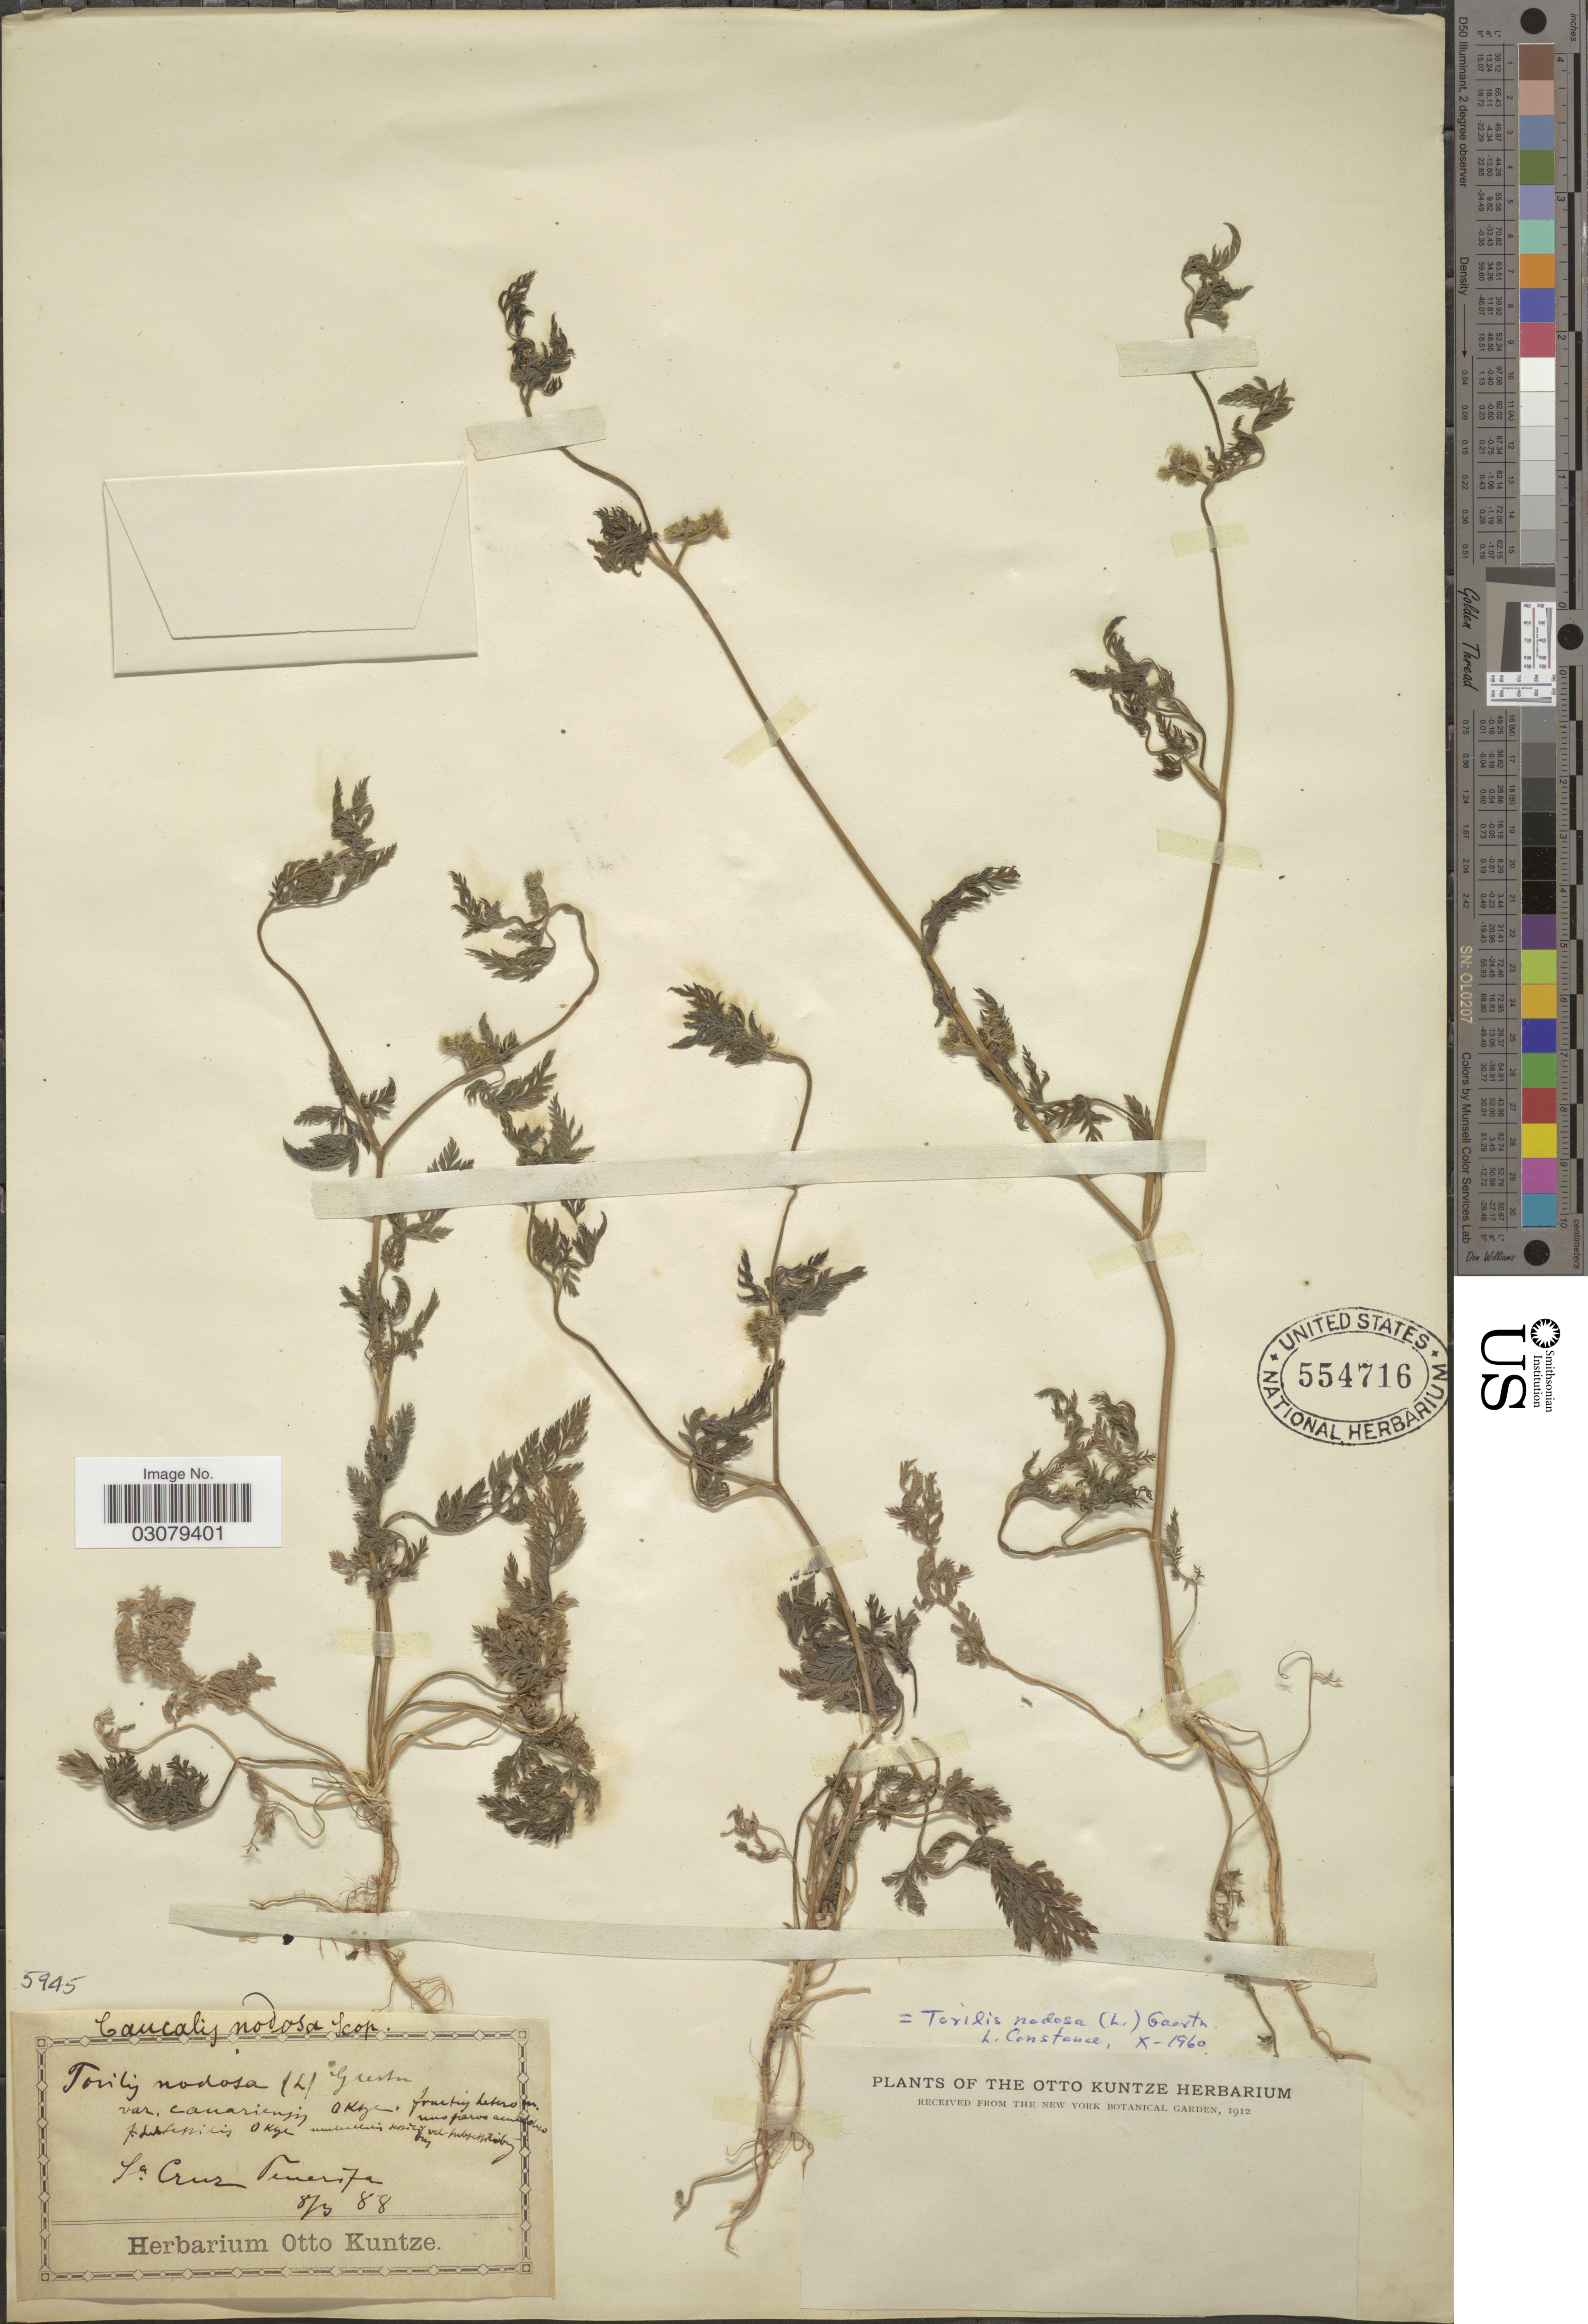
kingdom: Plantae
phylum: Tracheophyta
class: Magnoliopsida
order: Apiales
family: Apiaceae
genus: Torilis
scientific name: Torilis nodosa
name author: (L.) Gaertn.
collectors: ex herb. Otto Kuntze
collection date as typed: Transcribed d/m/y: 8/3/88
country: Spain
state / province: Canarias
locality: Sa. Cruz Tenerifa.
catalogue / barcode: US 554716